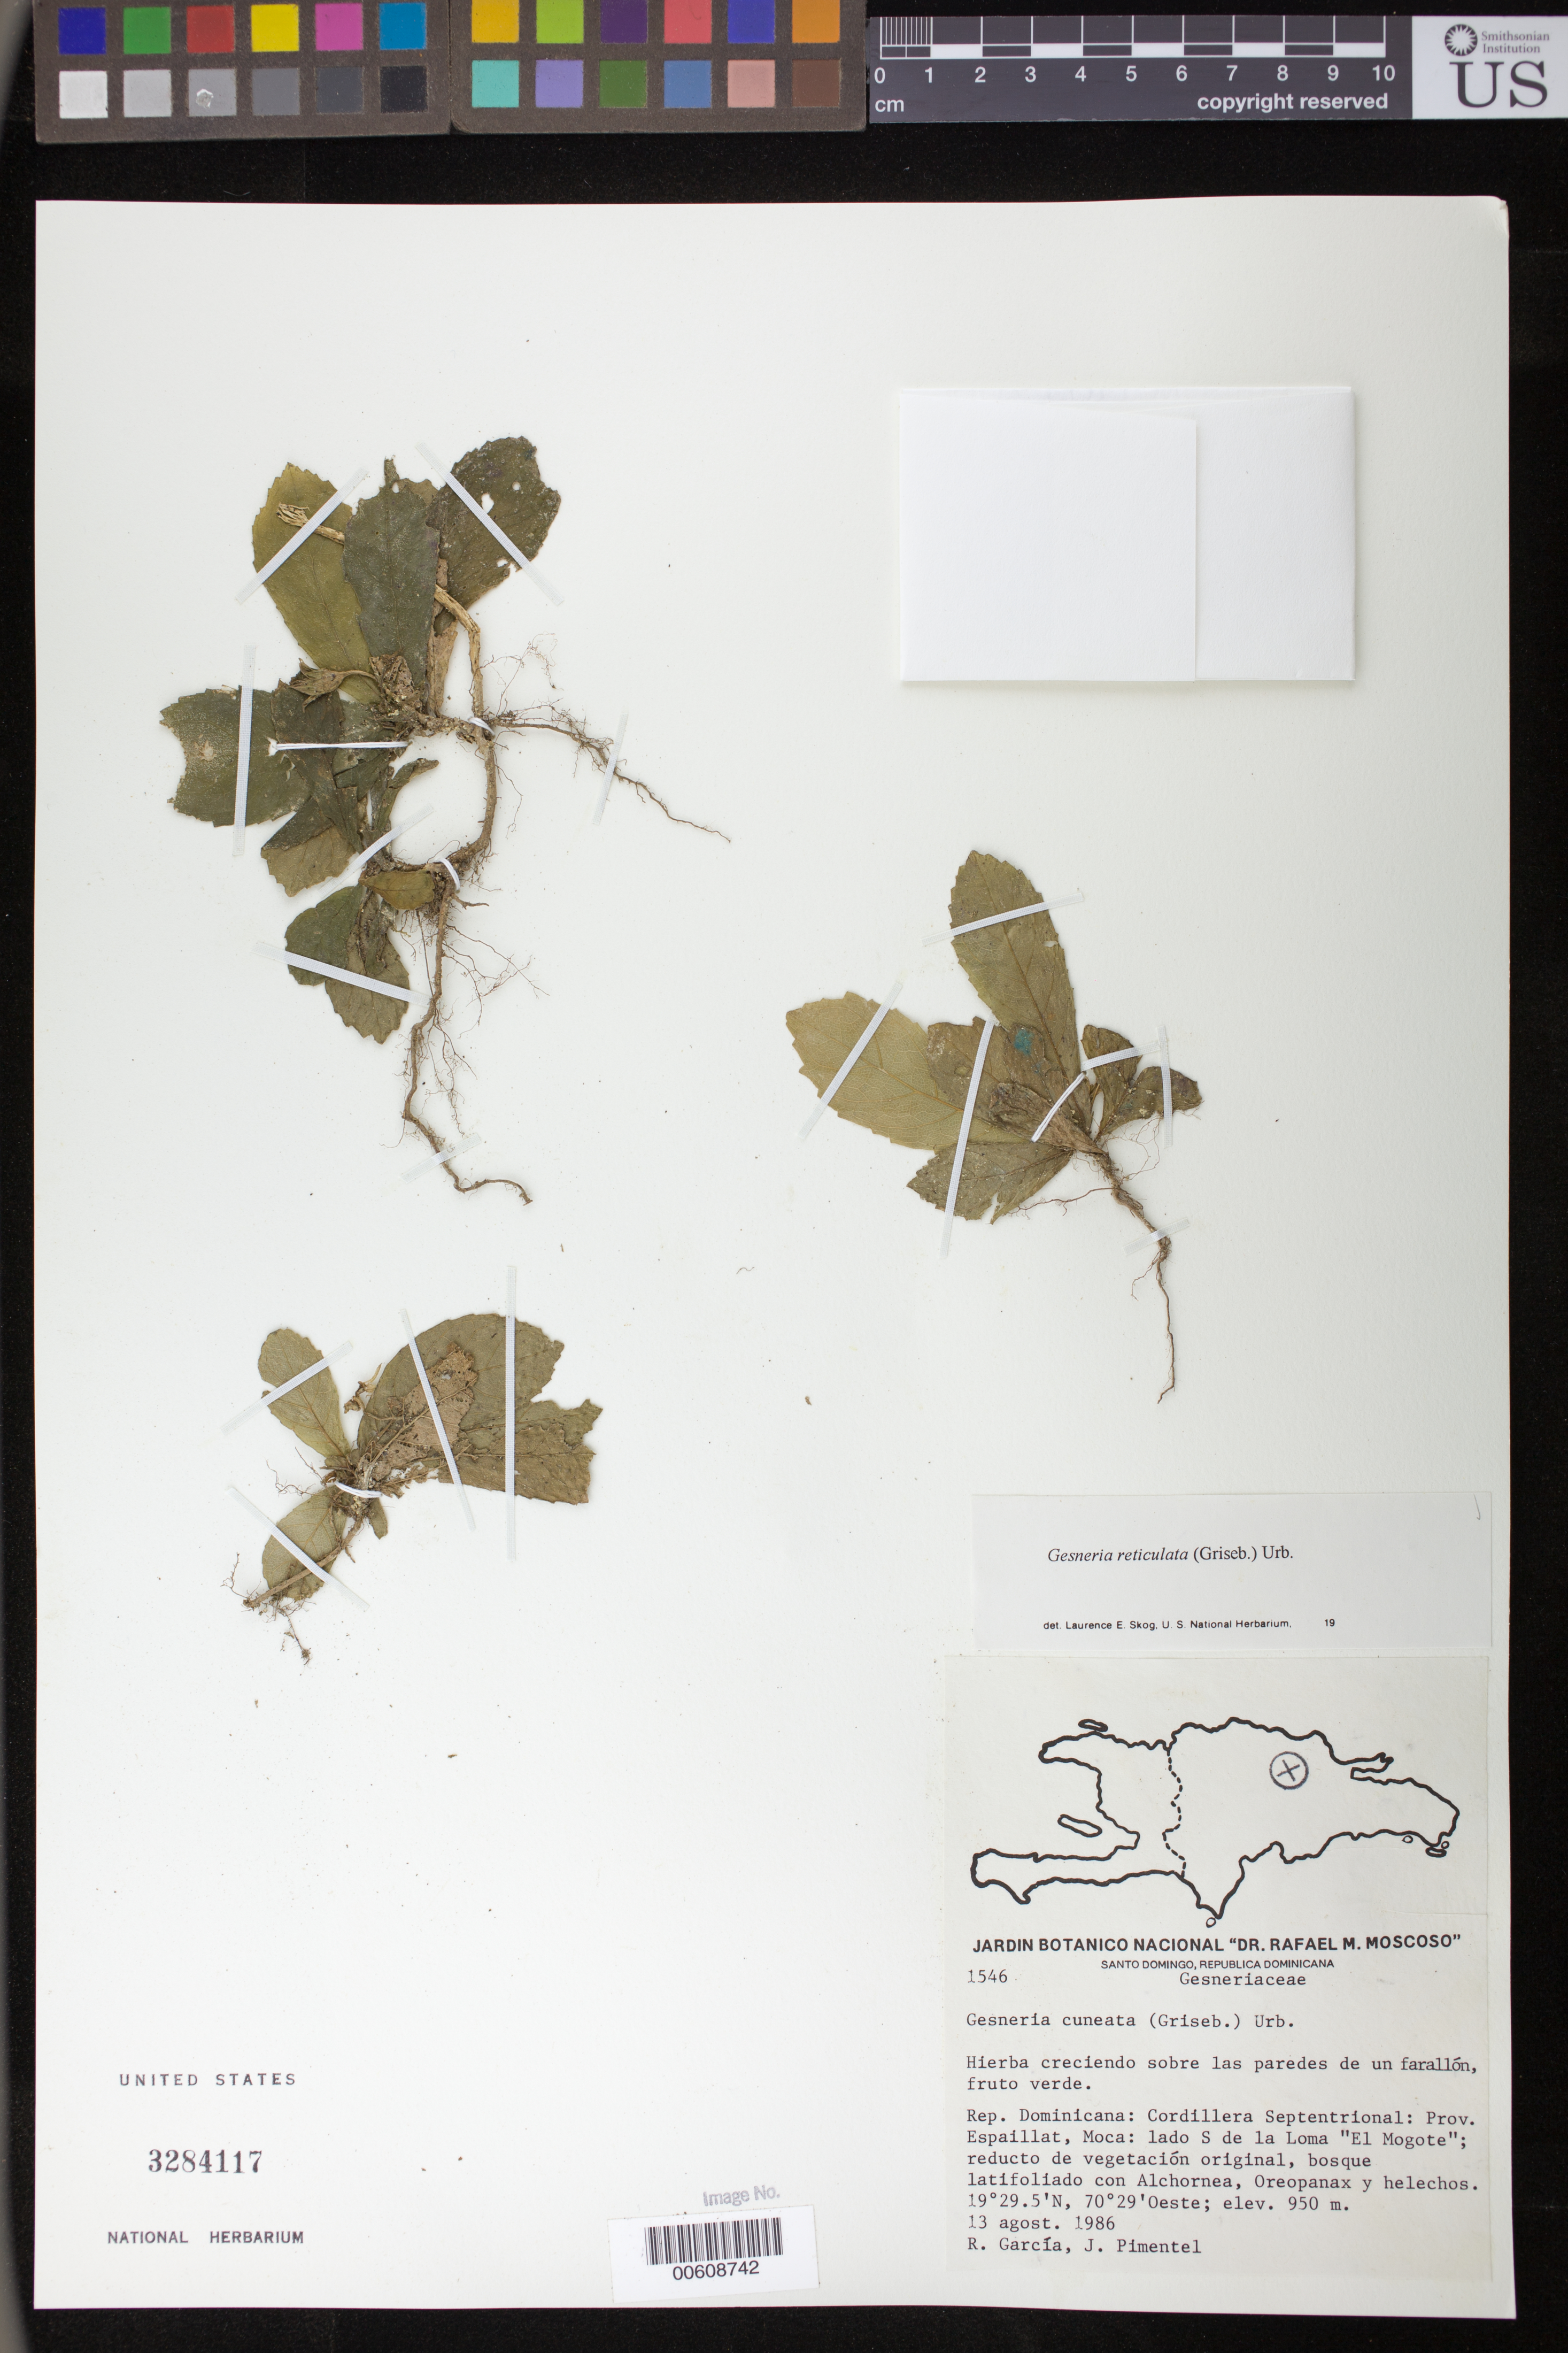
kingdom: Plantae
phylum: Tracheophyta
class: Magnoliopsida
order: Lamiales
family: Gesneriaceae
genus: Gesneria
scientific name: Gesneria reticulata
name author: (Griseb.) Urb.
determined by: Skog, Laurence E.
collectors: R. García & J. Pimentel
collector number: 1546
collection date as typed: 13 Aug 1986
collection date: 1986-08-13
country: Dominican Republic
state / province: Espaillat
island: Hispaniola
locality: Cordillera Septentrional: Prov. Espaillat, Moca: lado S de la Loma "El Mogote"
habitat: Reducto de vegetación original, bosque latifoliado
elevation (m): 950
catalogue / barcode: US 3284117